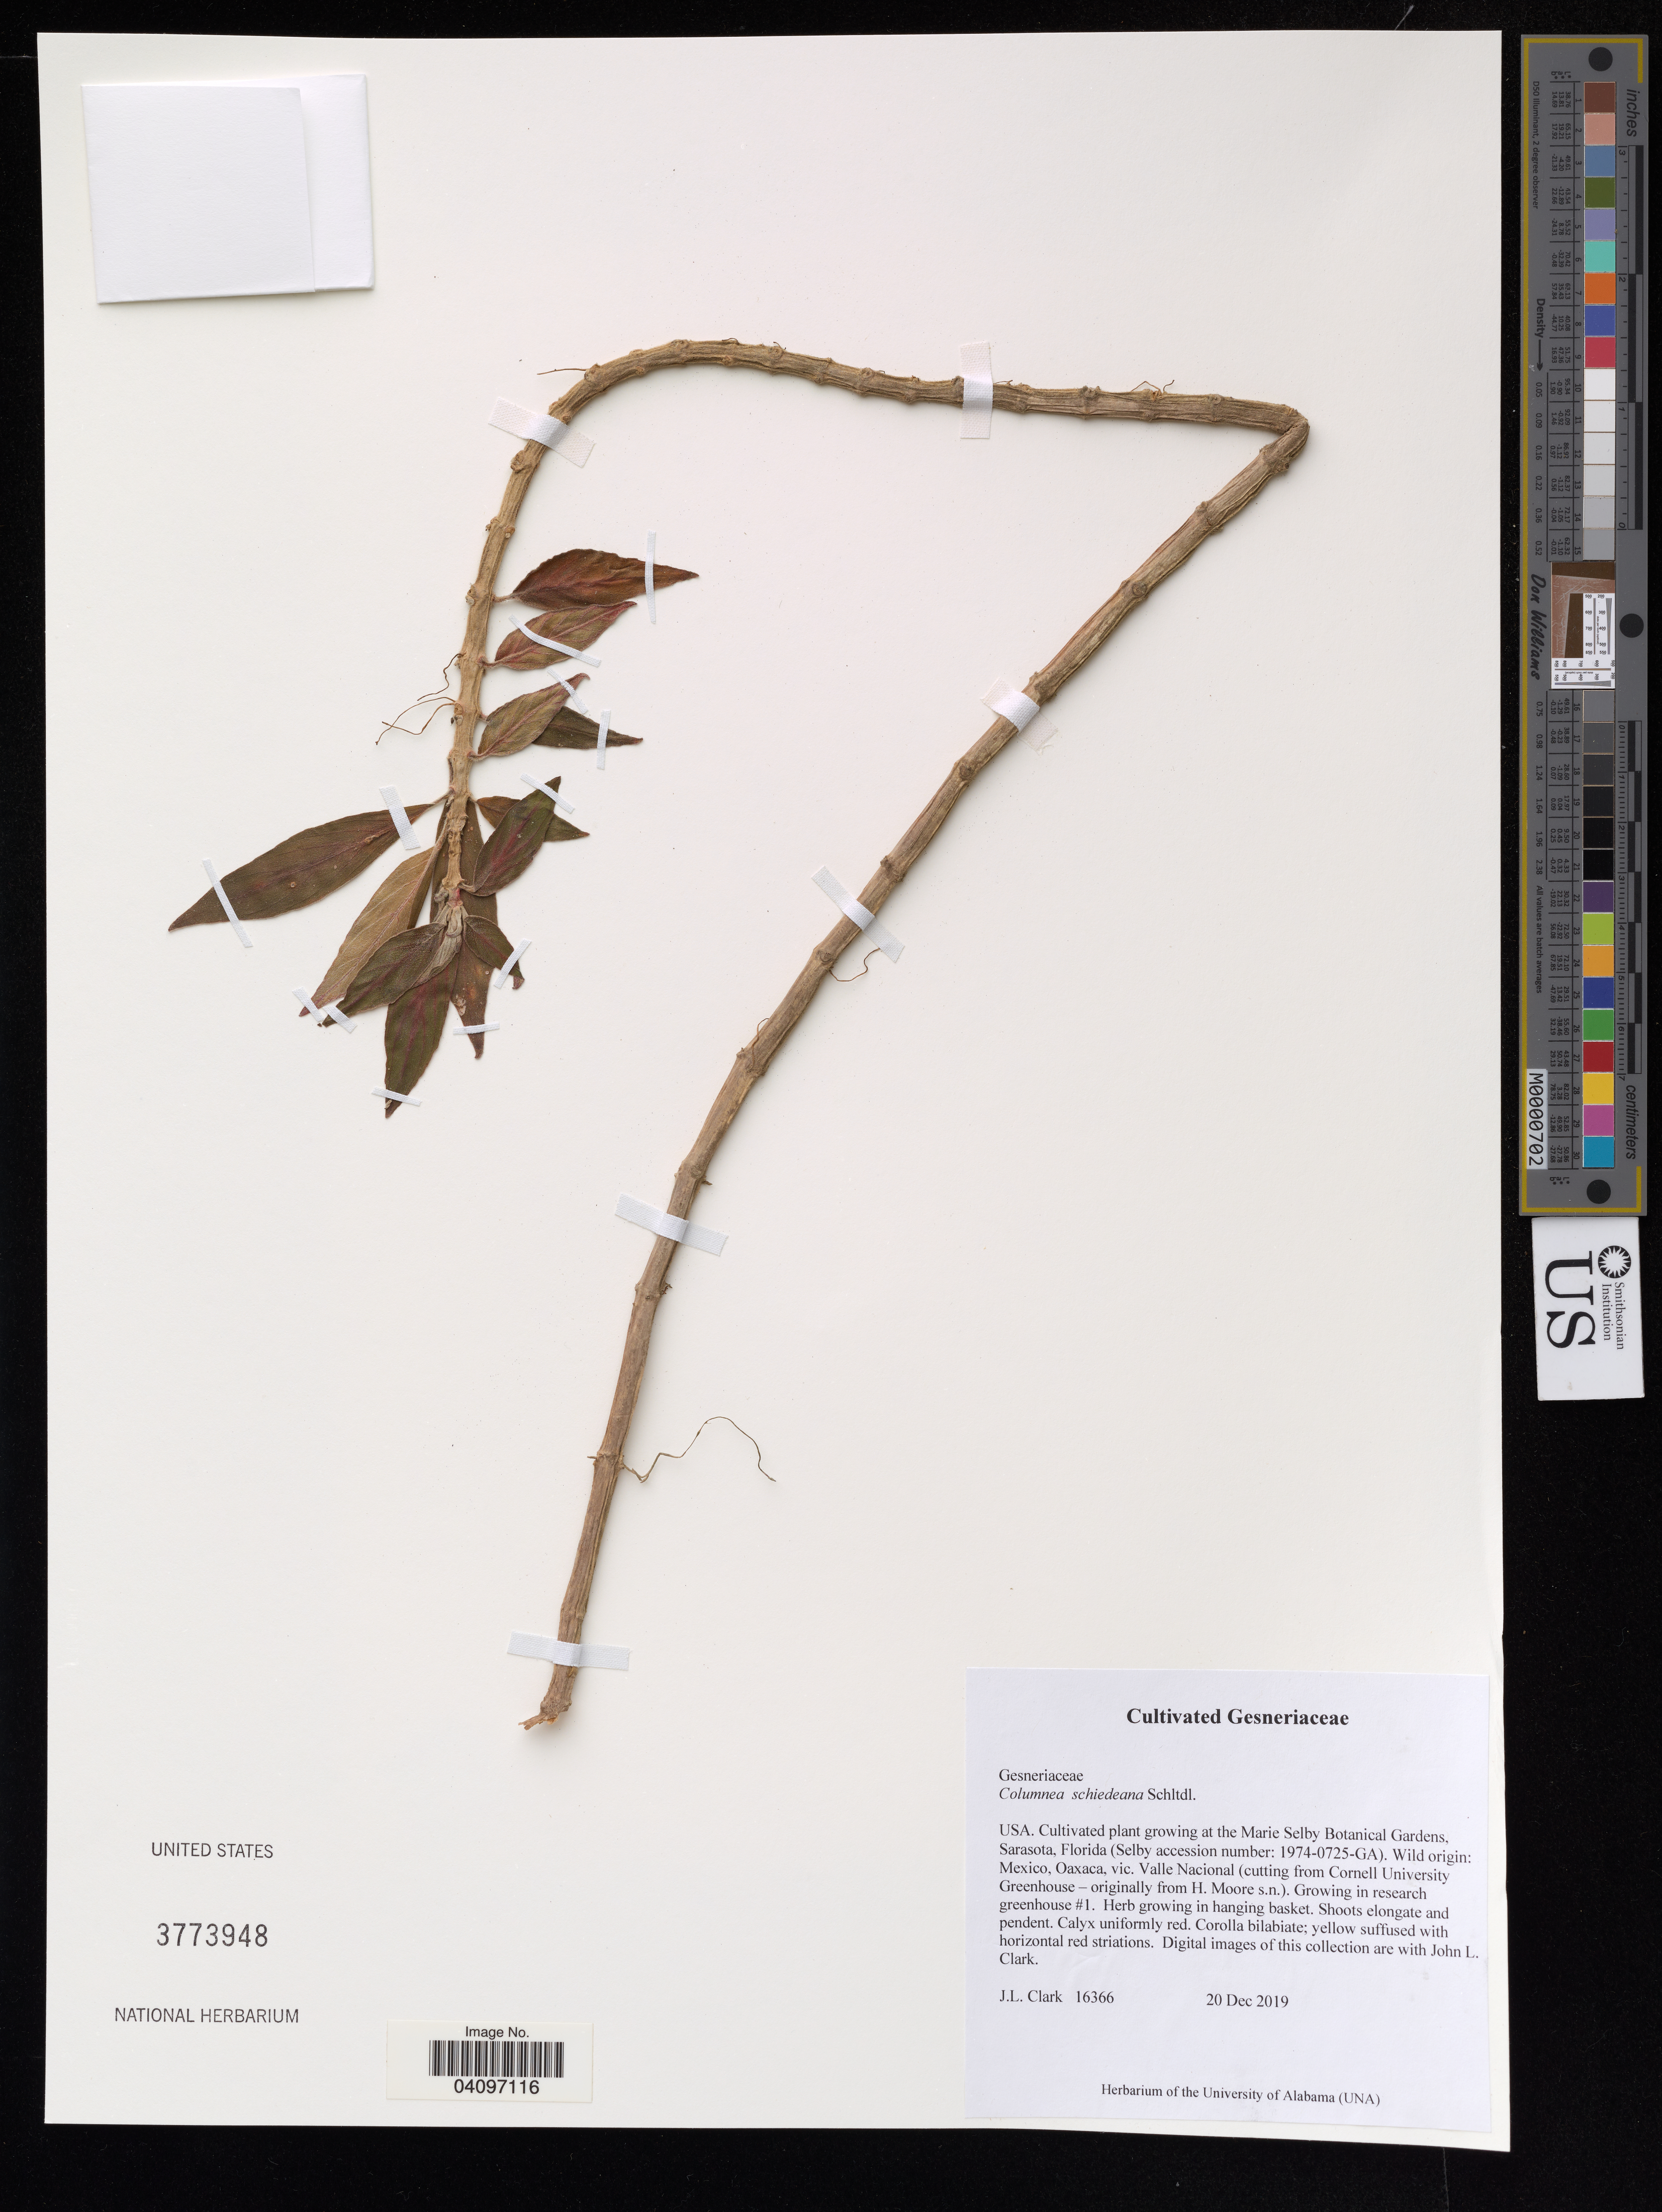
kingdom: Plantae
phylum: Tracheophyta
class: Magnoliopsida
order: Lamiales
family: Gesneriaceae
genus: Columnea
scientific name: Columnea schiedeana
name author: Brongn. ex Colla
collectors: J. Clark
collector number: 16366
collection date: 2019-12-20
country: United States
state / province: Florida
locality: Marie Selby Botanical Gardens, Sarasota.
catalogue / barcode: US 3773948